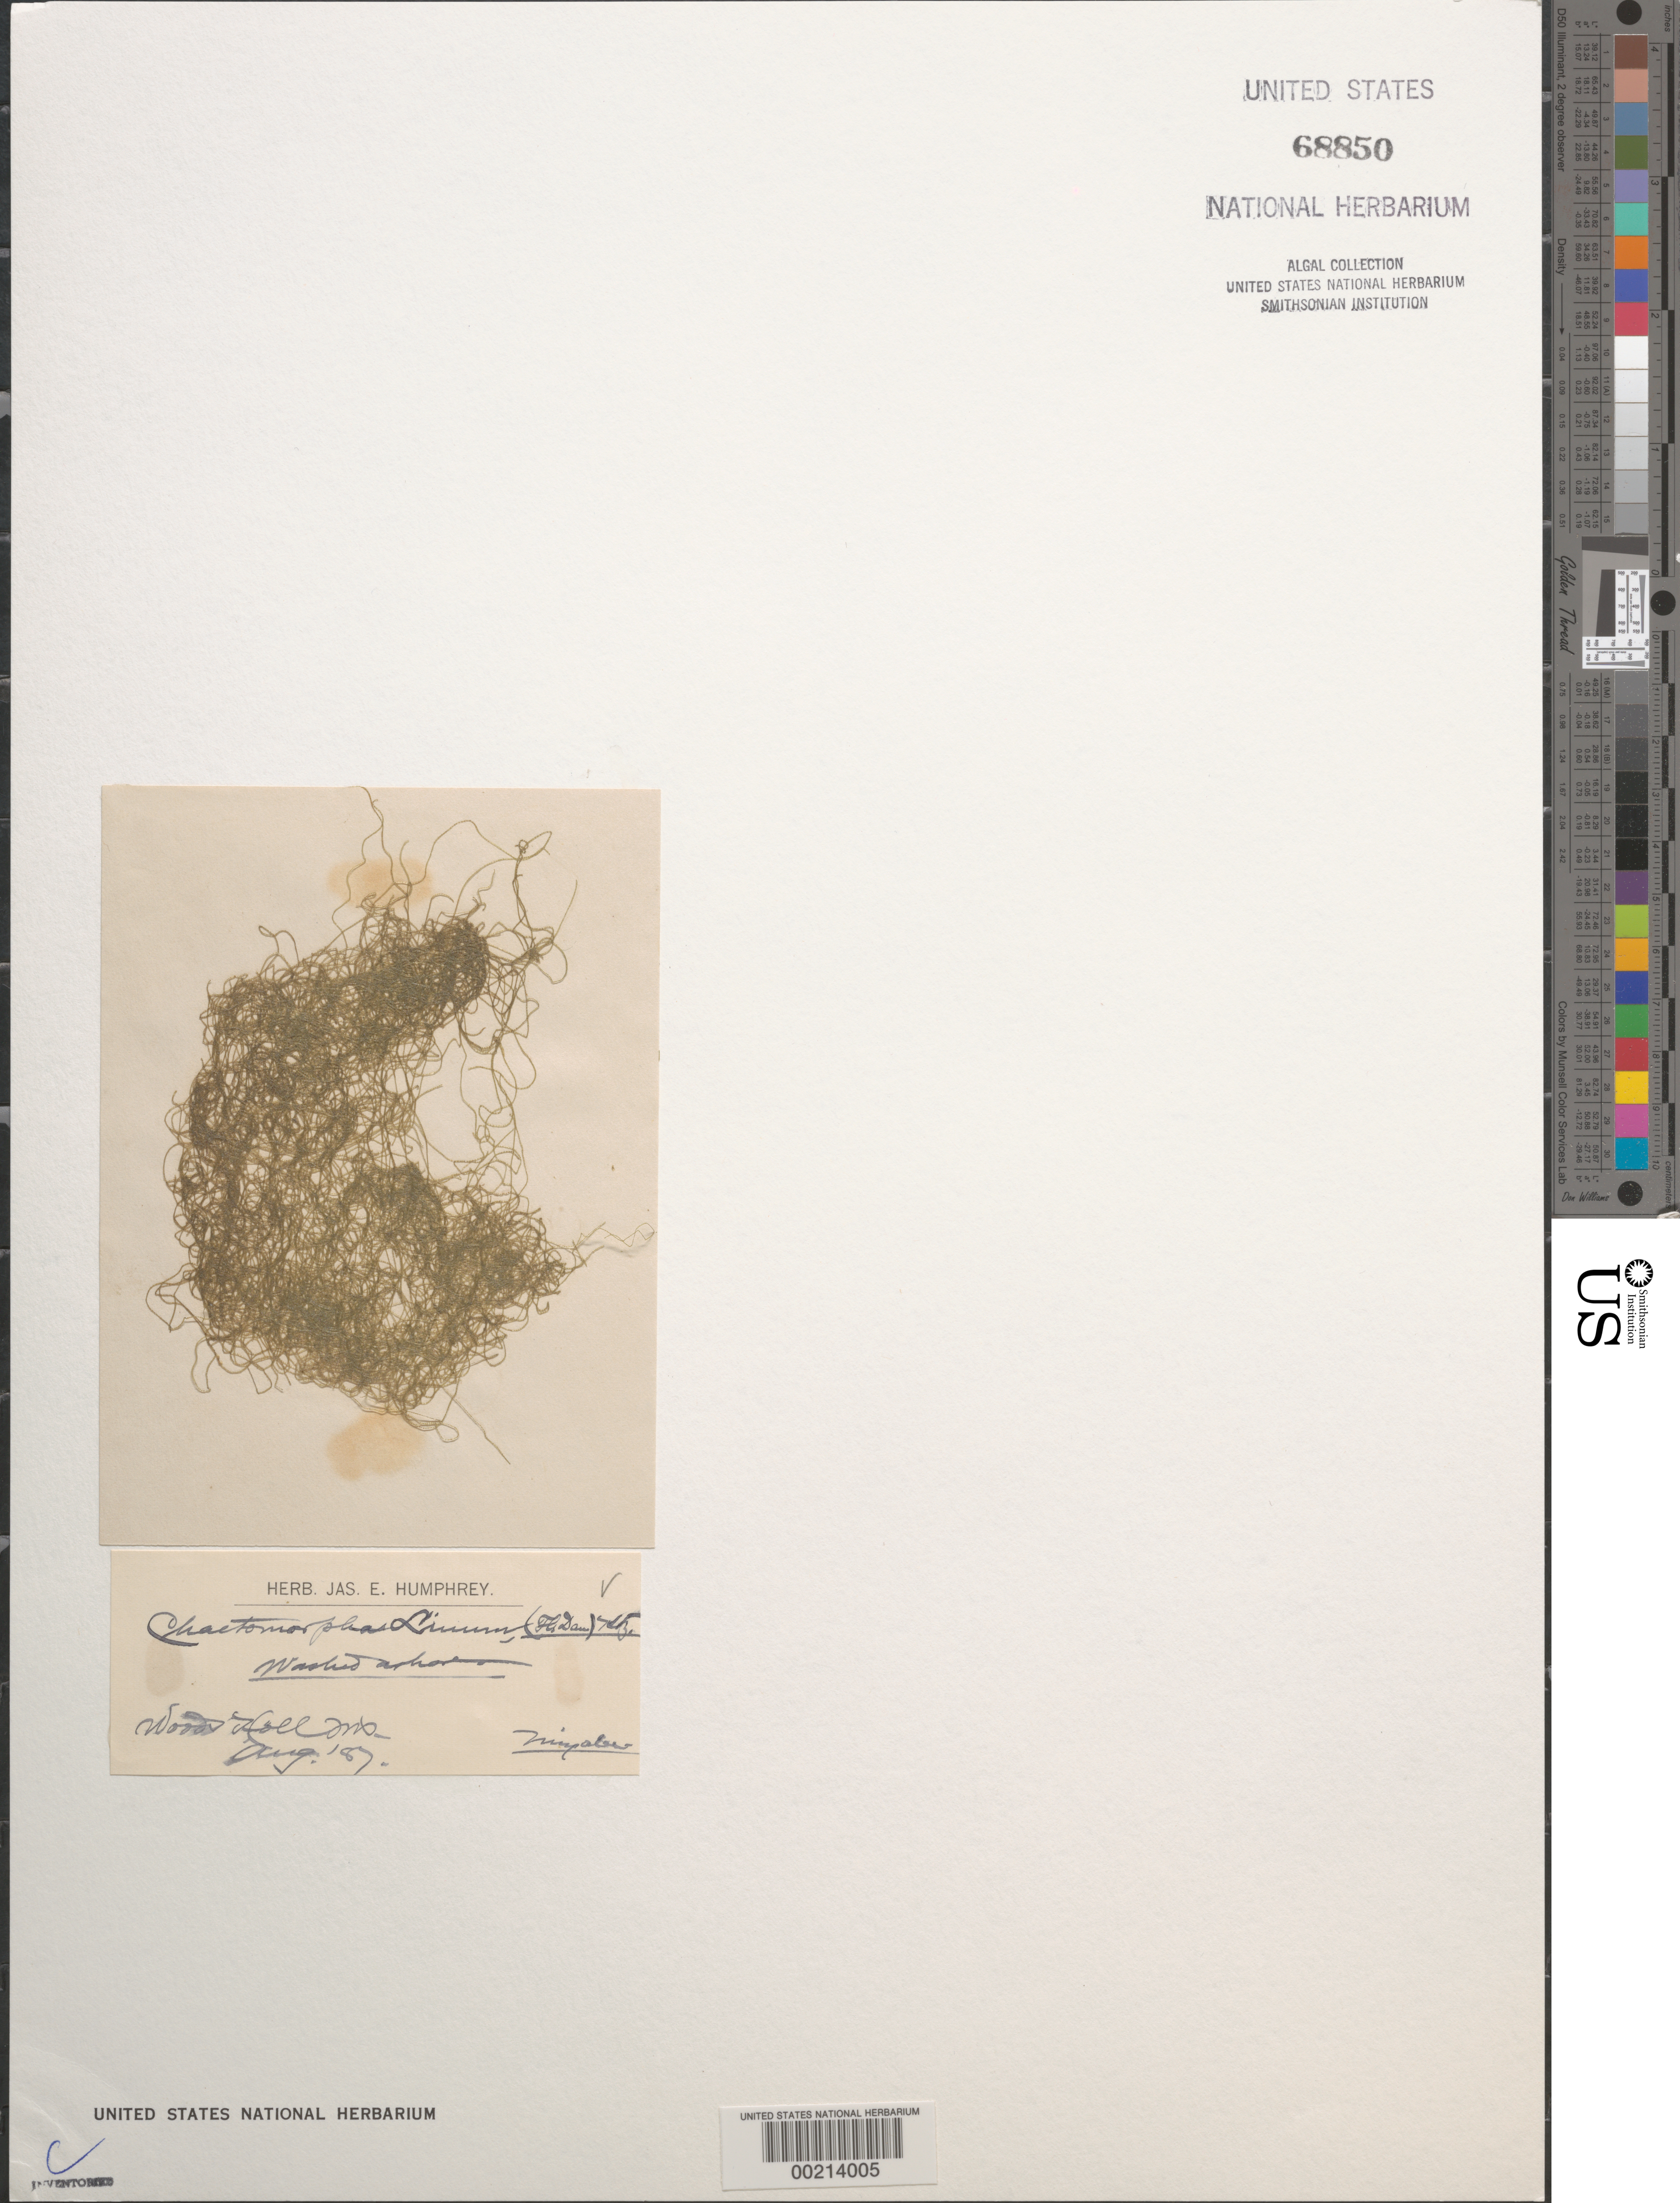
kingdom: Plantae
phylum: Chlorophyta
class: Ulvophyceae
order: Cladophorales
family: Cladophoraceae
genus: Chaetomorpha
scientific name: Chaetomorpha linum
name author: (O.F. Muell.) Kütz.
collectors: K. Miyabe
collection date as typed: Aug 1887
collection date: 1887-08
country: United States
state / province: Massachusetts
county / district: Barnstable County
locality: Woods Hole (Woods Holl)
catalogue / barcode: US 68850